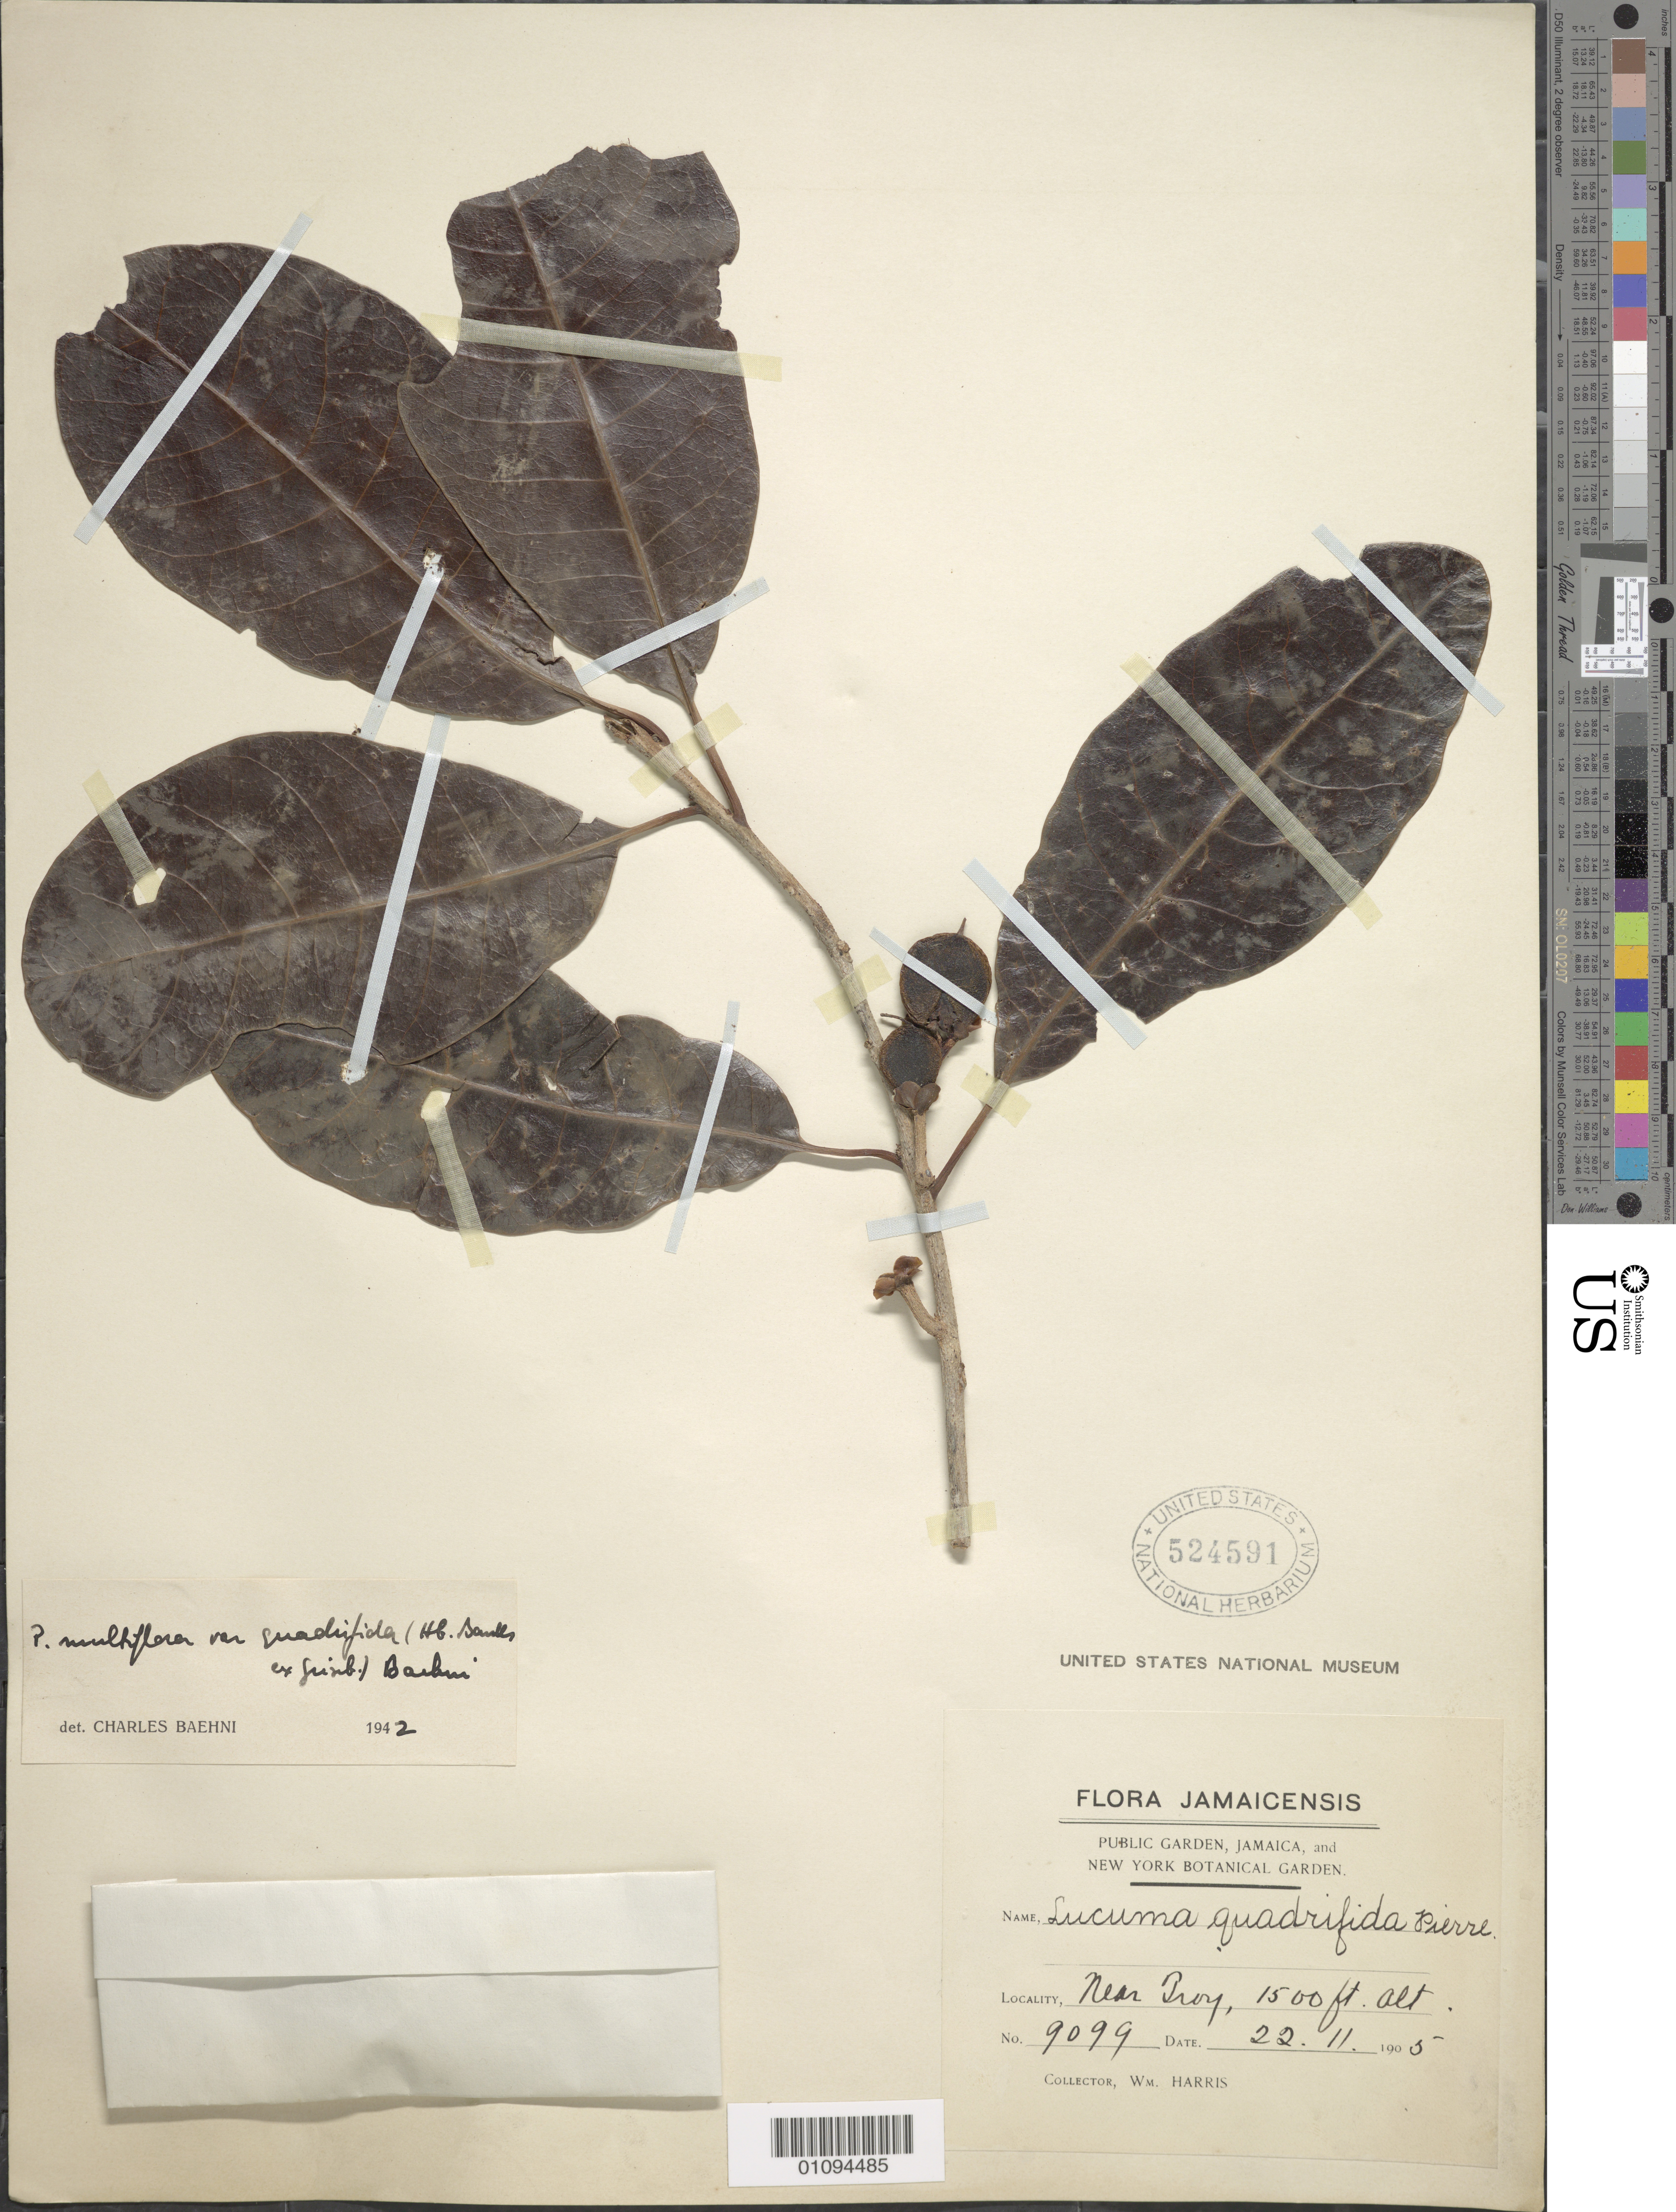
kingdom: Plantae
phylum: Tracheophyta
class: Magnoliopsida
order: Ericales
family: Sapotaceae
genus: Pouteria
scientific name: Pouteria multiflora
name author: (A. DC.) Eyma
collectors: W. Harris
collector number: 9099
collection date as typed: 22 Nov 1905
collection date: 1905-11-22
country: Jamaica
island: Jamaica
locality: Near Troy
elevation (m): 457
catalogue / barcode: US 524591